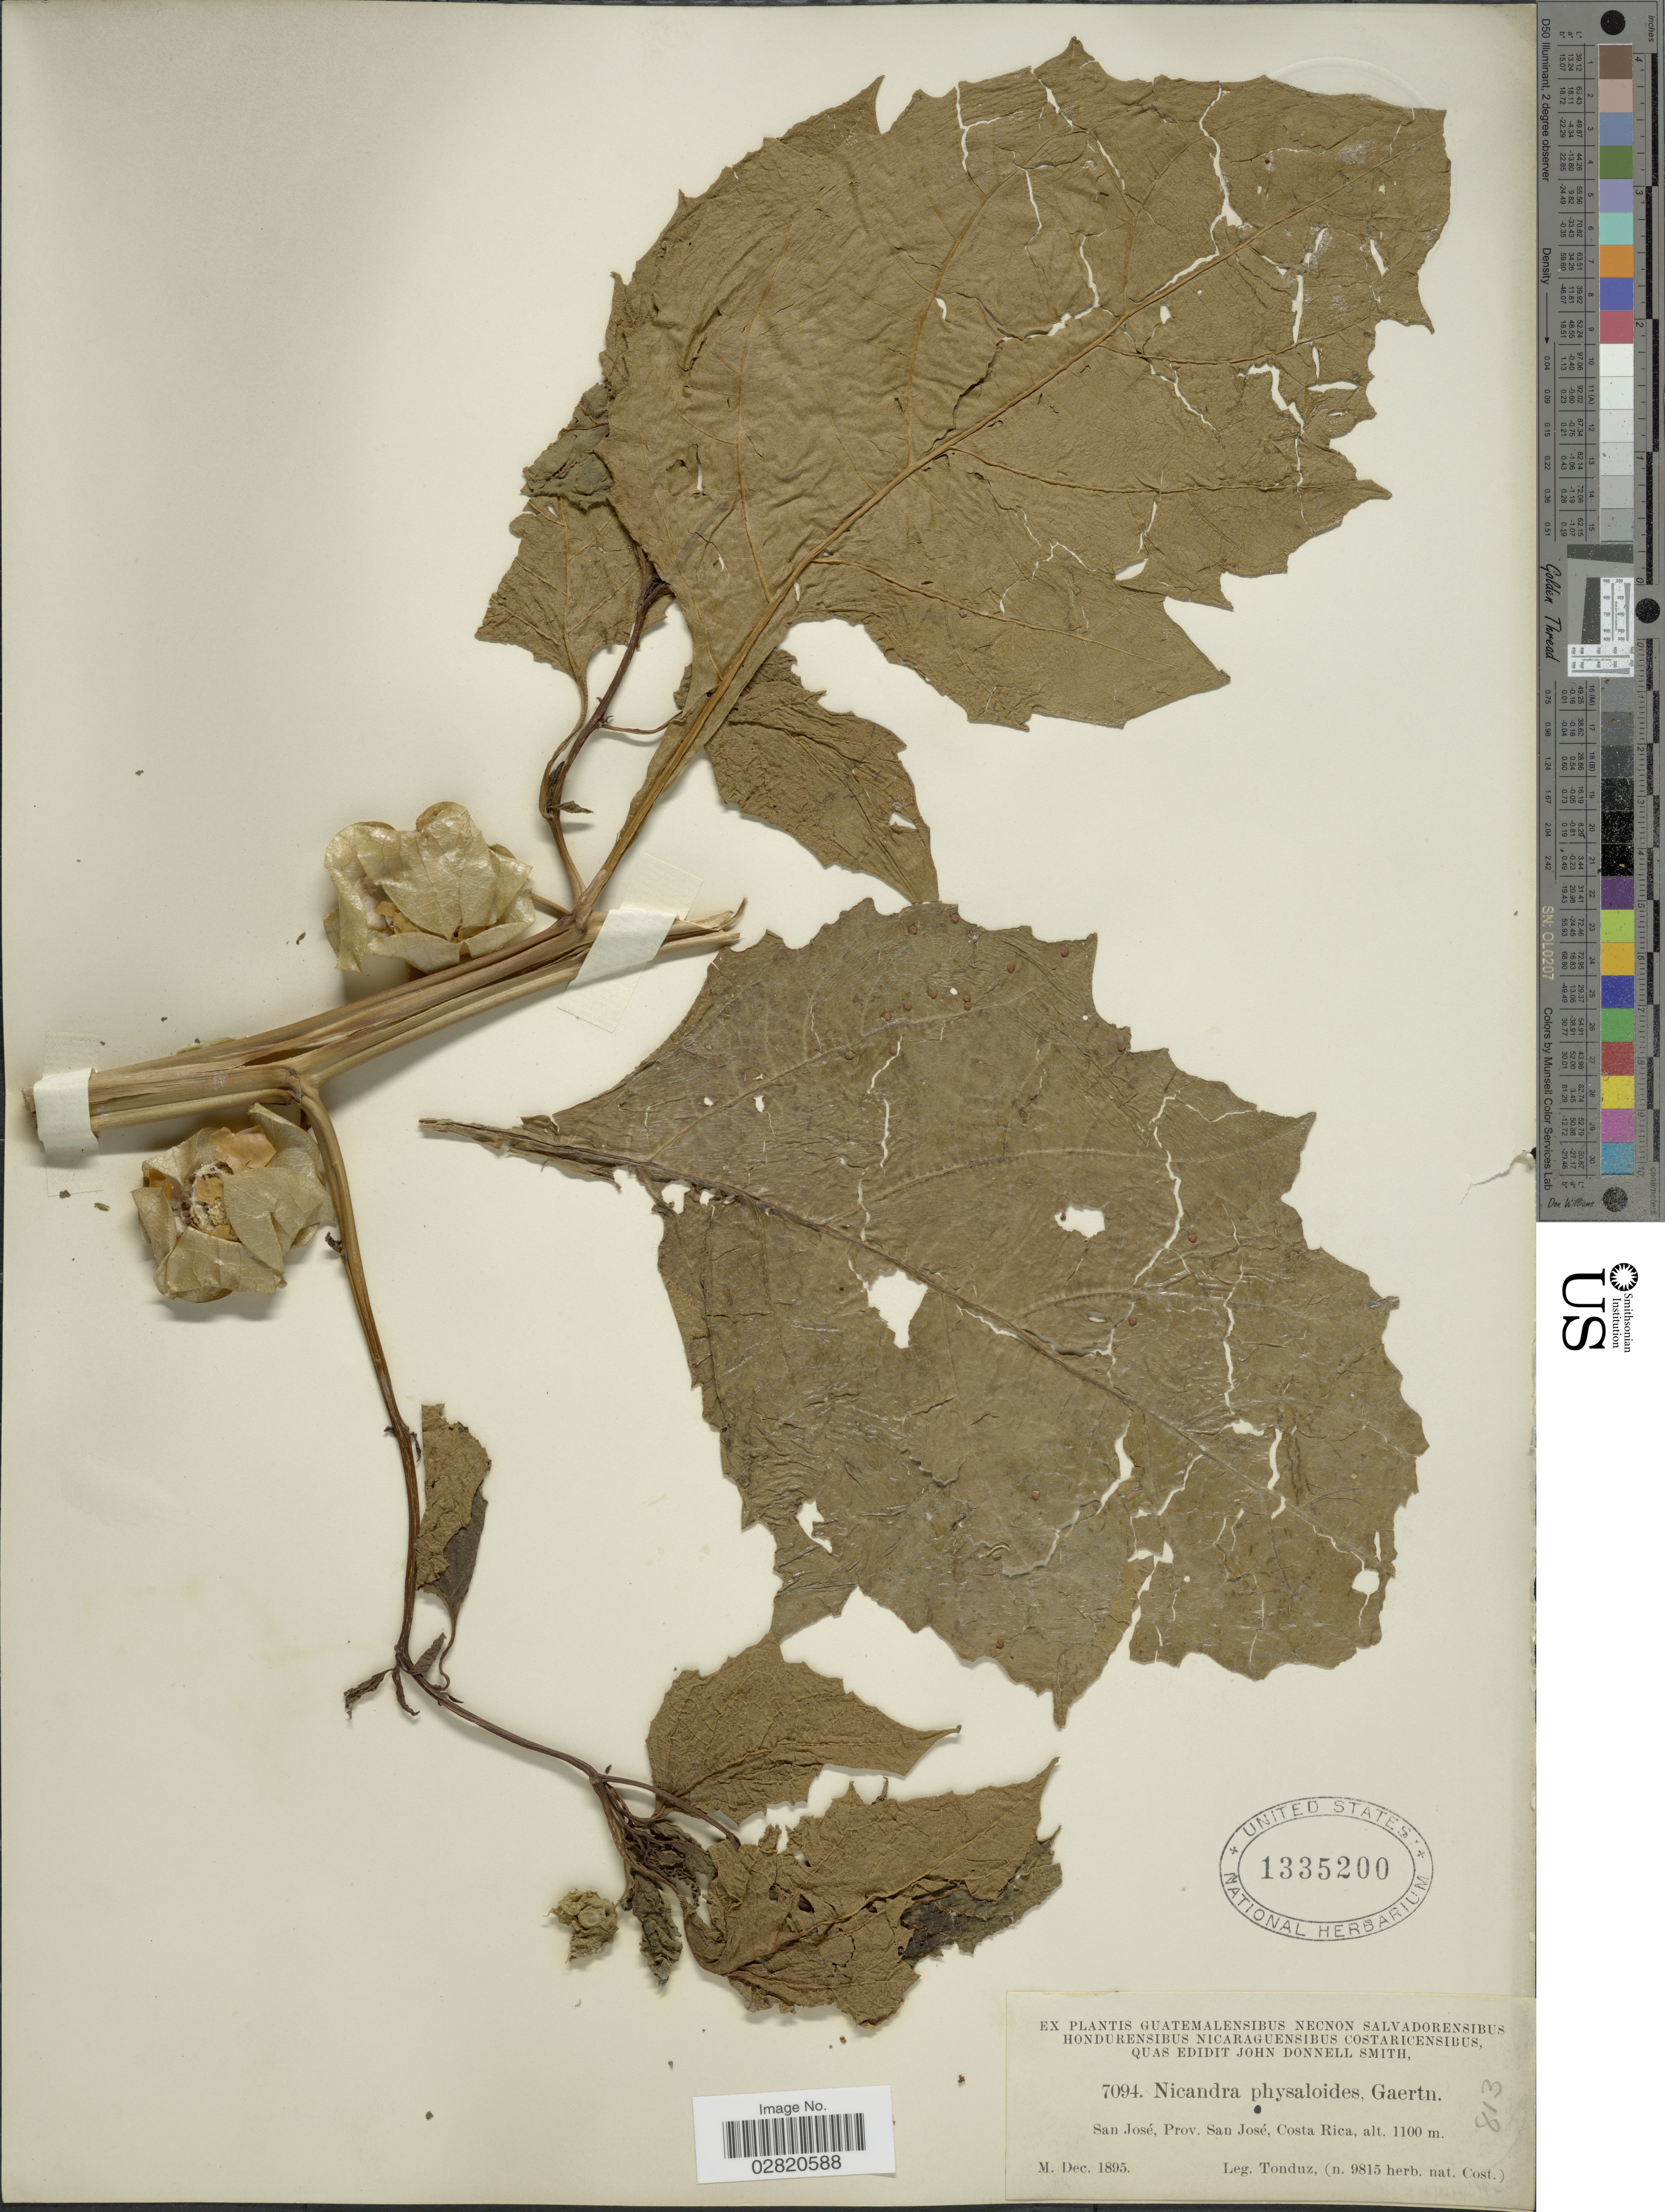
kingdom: Plantae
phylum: Tracheophyta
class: Magnoliopsida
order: Solanales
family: Solanaceae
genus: Nicandra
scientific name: Nicandra physalodes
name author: (L.) Gaertn.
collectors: Tonduz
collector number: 7094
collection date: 1895-12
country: Costa Rica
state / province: San José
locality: San José.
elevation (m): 1100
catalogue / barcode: US 1335200